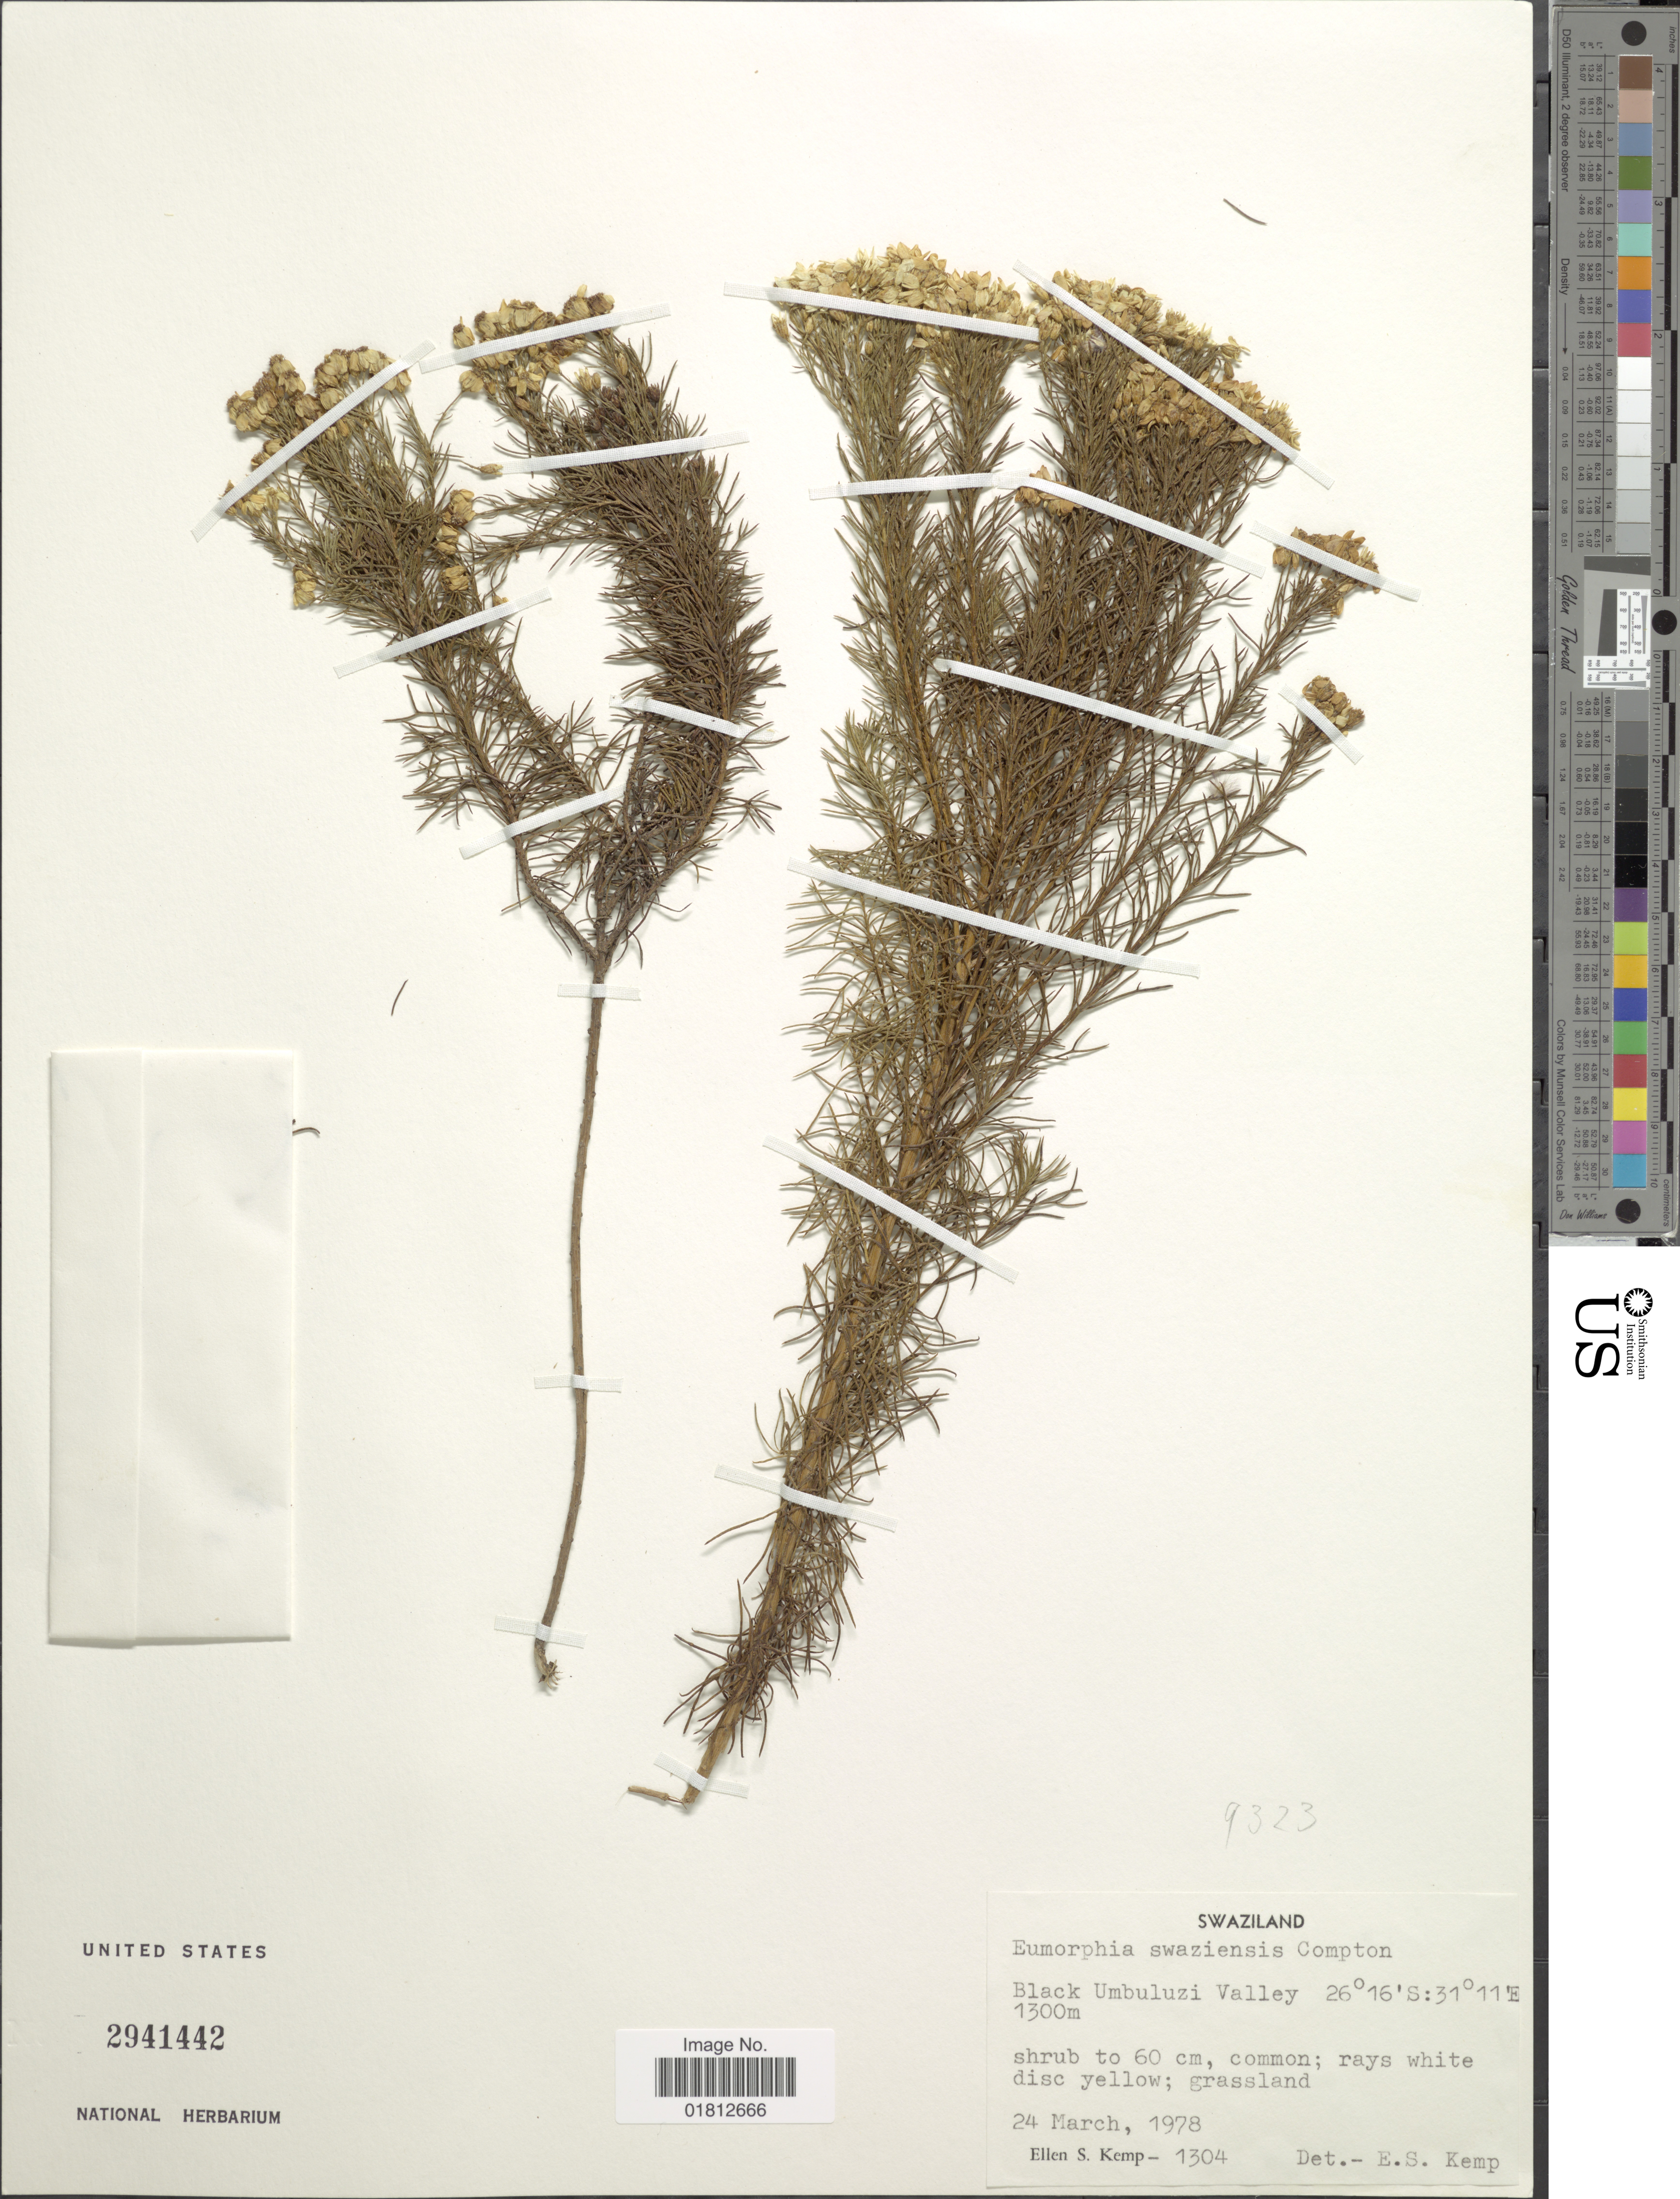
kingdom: Plantae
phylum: Tracheophyta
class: Magnoliopsida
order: Asterales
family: Asteraceae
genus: Eumorphia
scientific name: Eumorphia swaziensis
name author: Compton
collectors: E. S. Kemp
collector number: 1304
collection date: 1978-03-24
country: Eswatini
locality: Black Umbuluzi Valley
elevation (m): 1300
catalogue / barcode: US 2941442